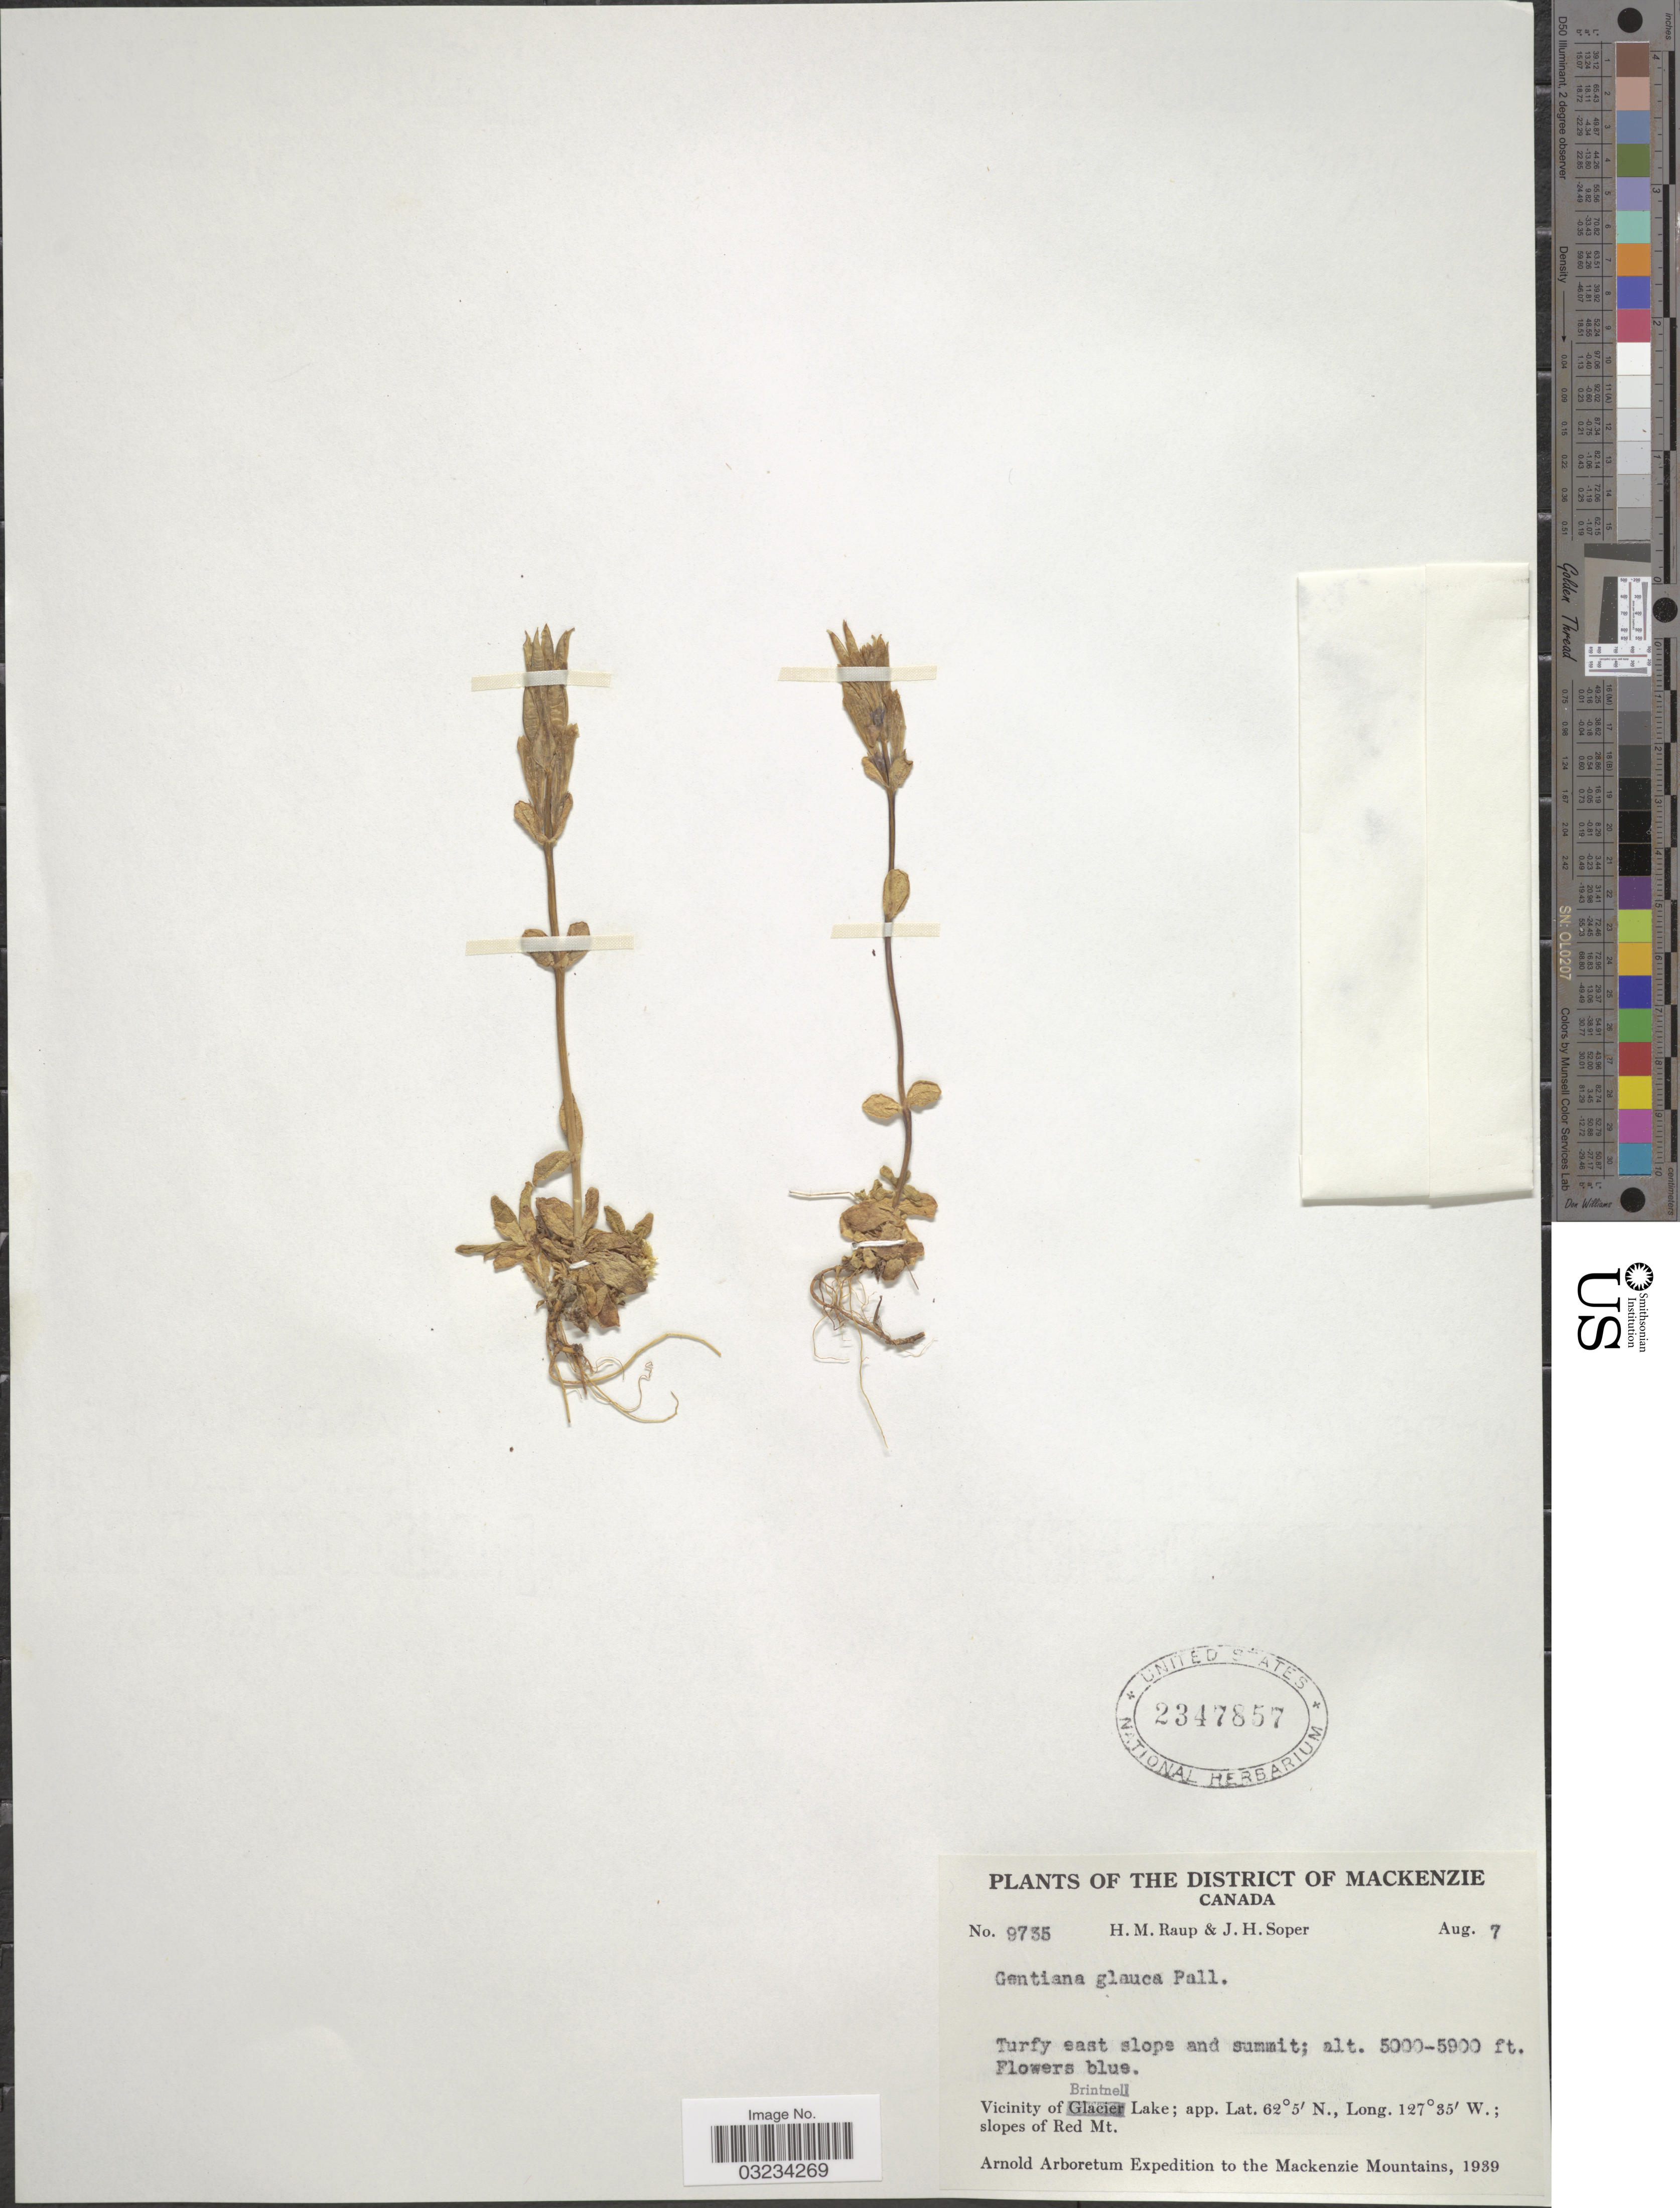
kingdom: Plantae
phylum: Tracheophyta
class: Magnoliopsida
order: Gentianales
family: Gentianaceae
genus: Gentiana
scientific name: Gentiana glauca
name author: Pall.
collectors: H. Raup & J. H. Soper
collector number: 9735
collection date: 1939-08-07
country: Canada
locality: District of Mackenzie. Turfy east slope and summit. Vicinity of Brintnell Lake. Slopes of Red Mt.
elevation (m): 1524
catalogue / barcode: US 2347857